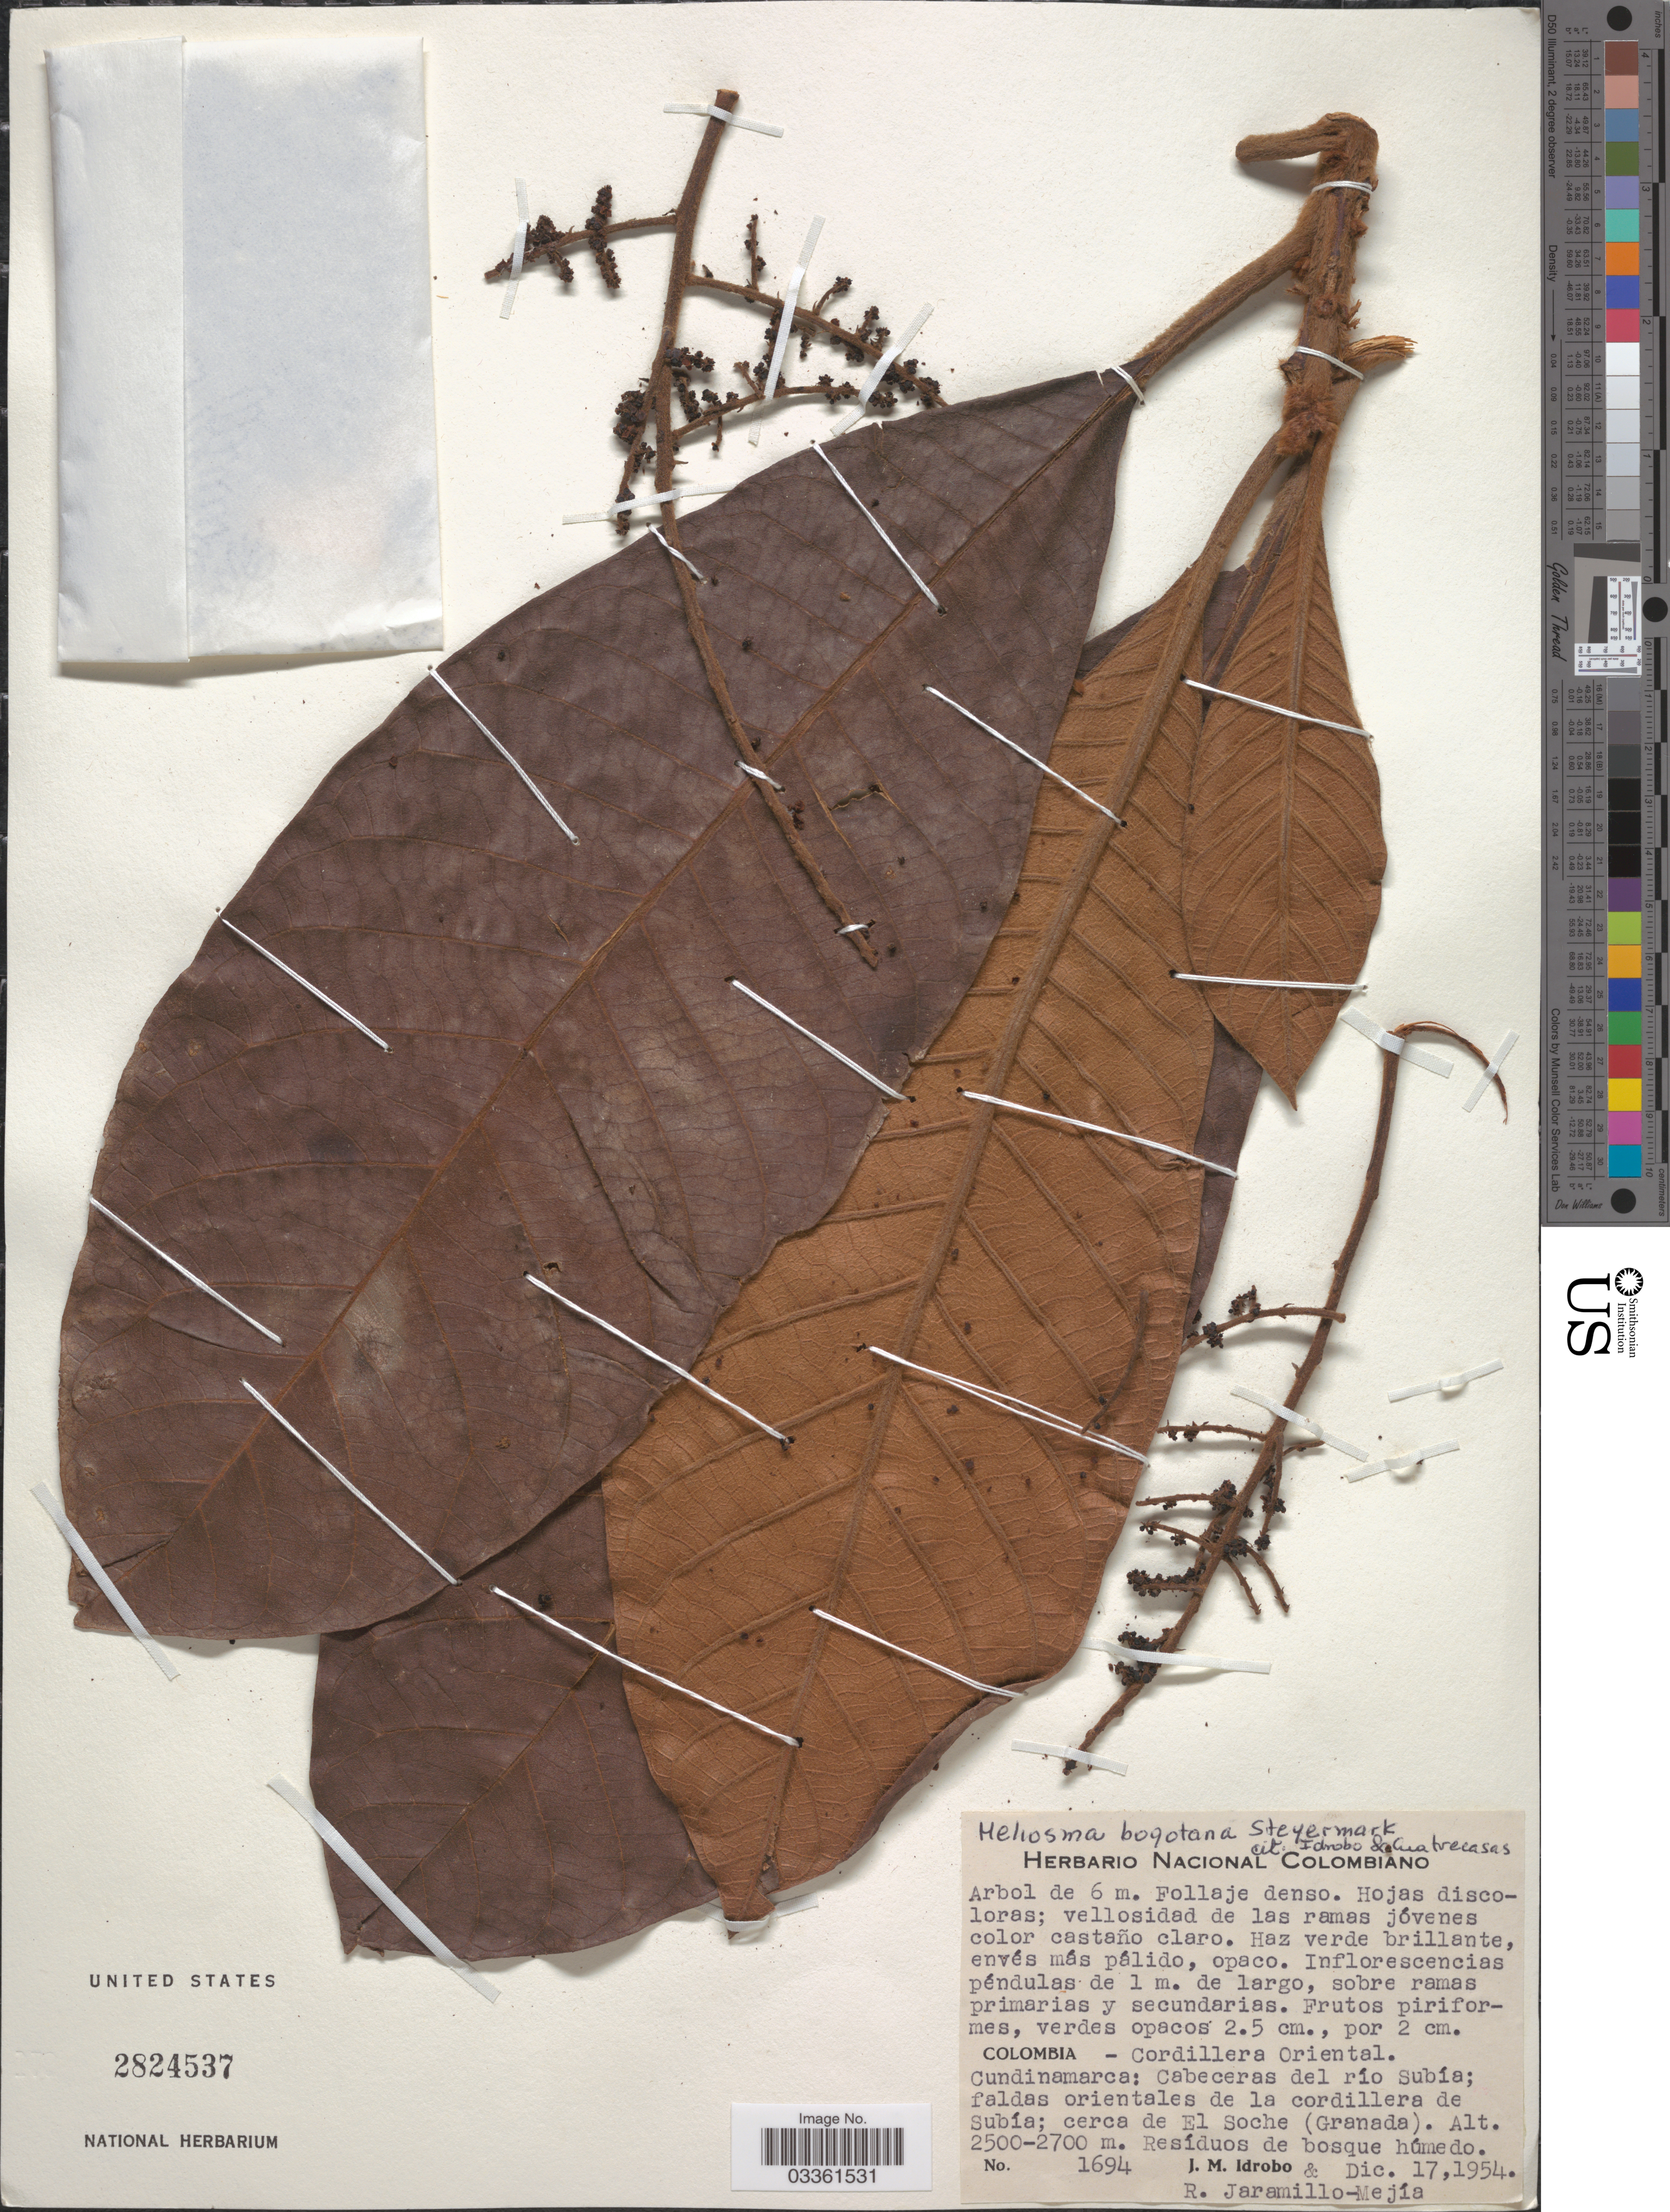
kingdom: Plantae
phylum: Tracheophyta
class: Magnoliopsida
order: Proteales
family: Sabiaceae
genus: Meliosma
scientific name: Meliosma bogotana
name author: Steyerm.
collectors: J. M. Idrobo & R. Jaramillo M.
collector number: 1694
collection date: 1954-12-17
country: Colombia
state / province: Cundinamarca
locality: Cordillera Oriental. Cabeceras del río Subía; faldas orientales de la cordillera de Subía; cerca de El Soche (Granada).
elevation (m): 2500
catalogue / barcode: US 2824537